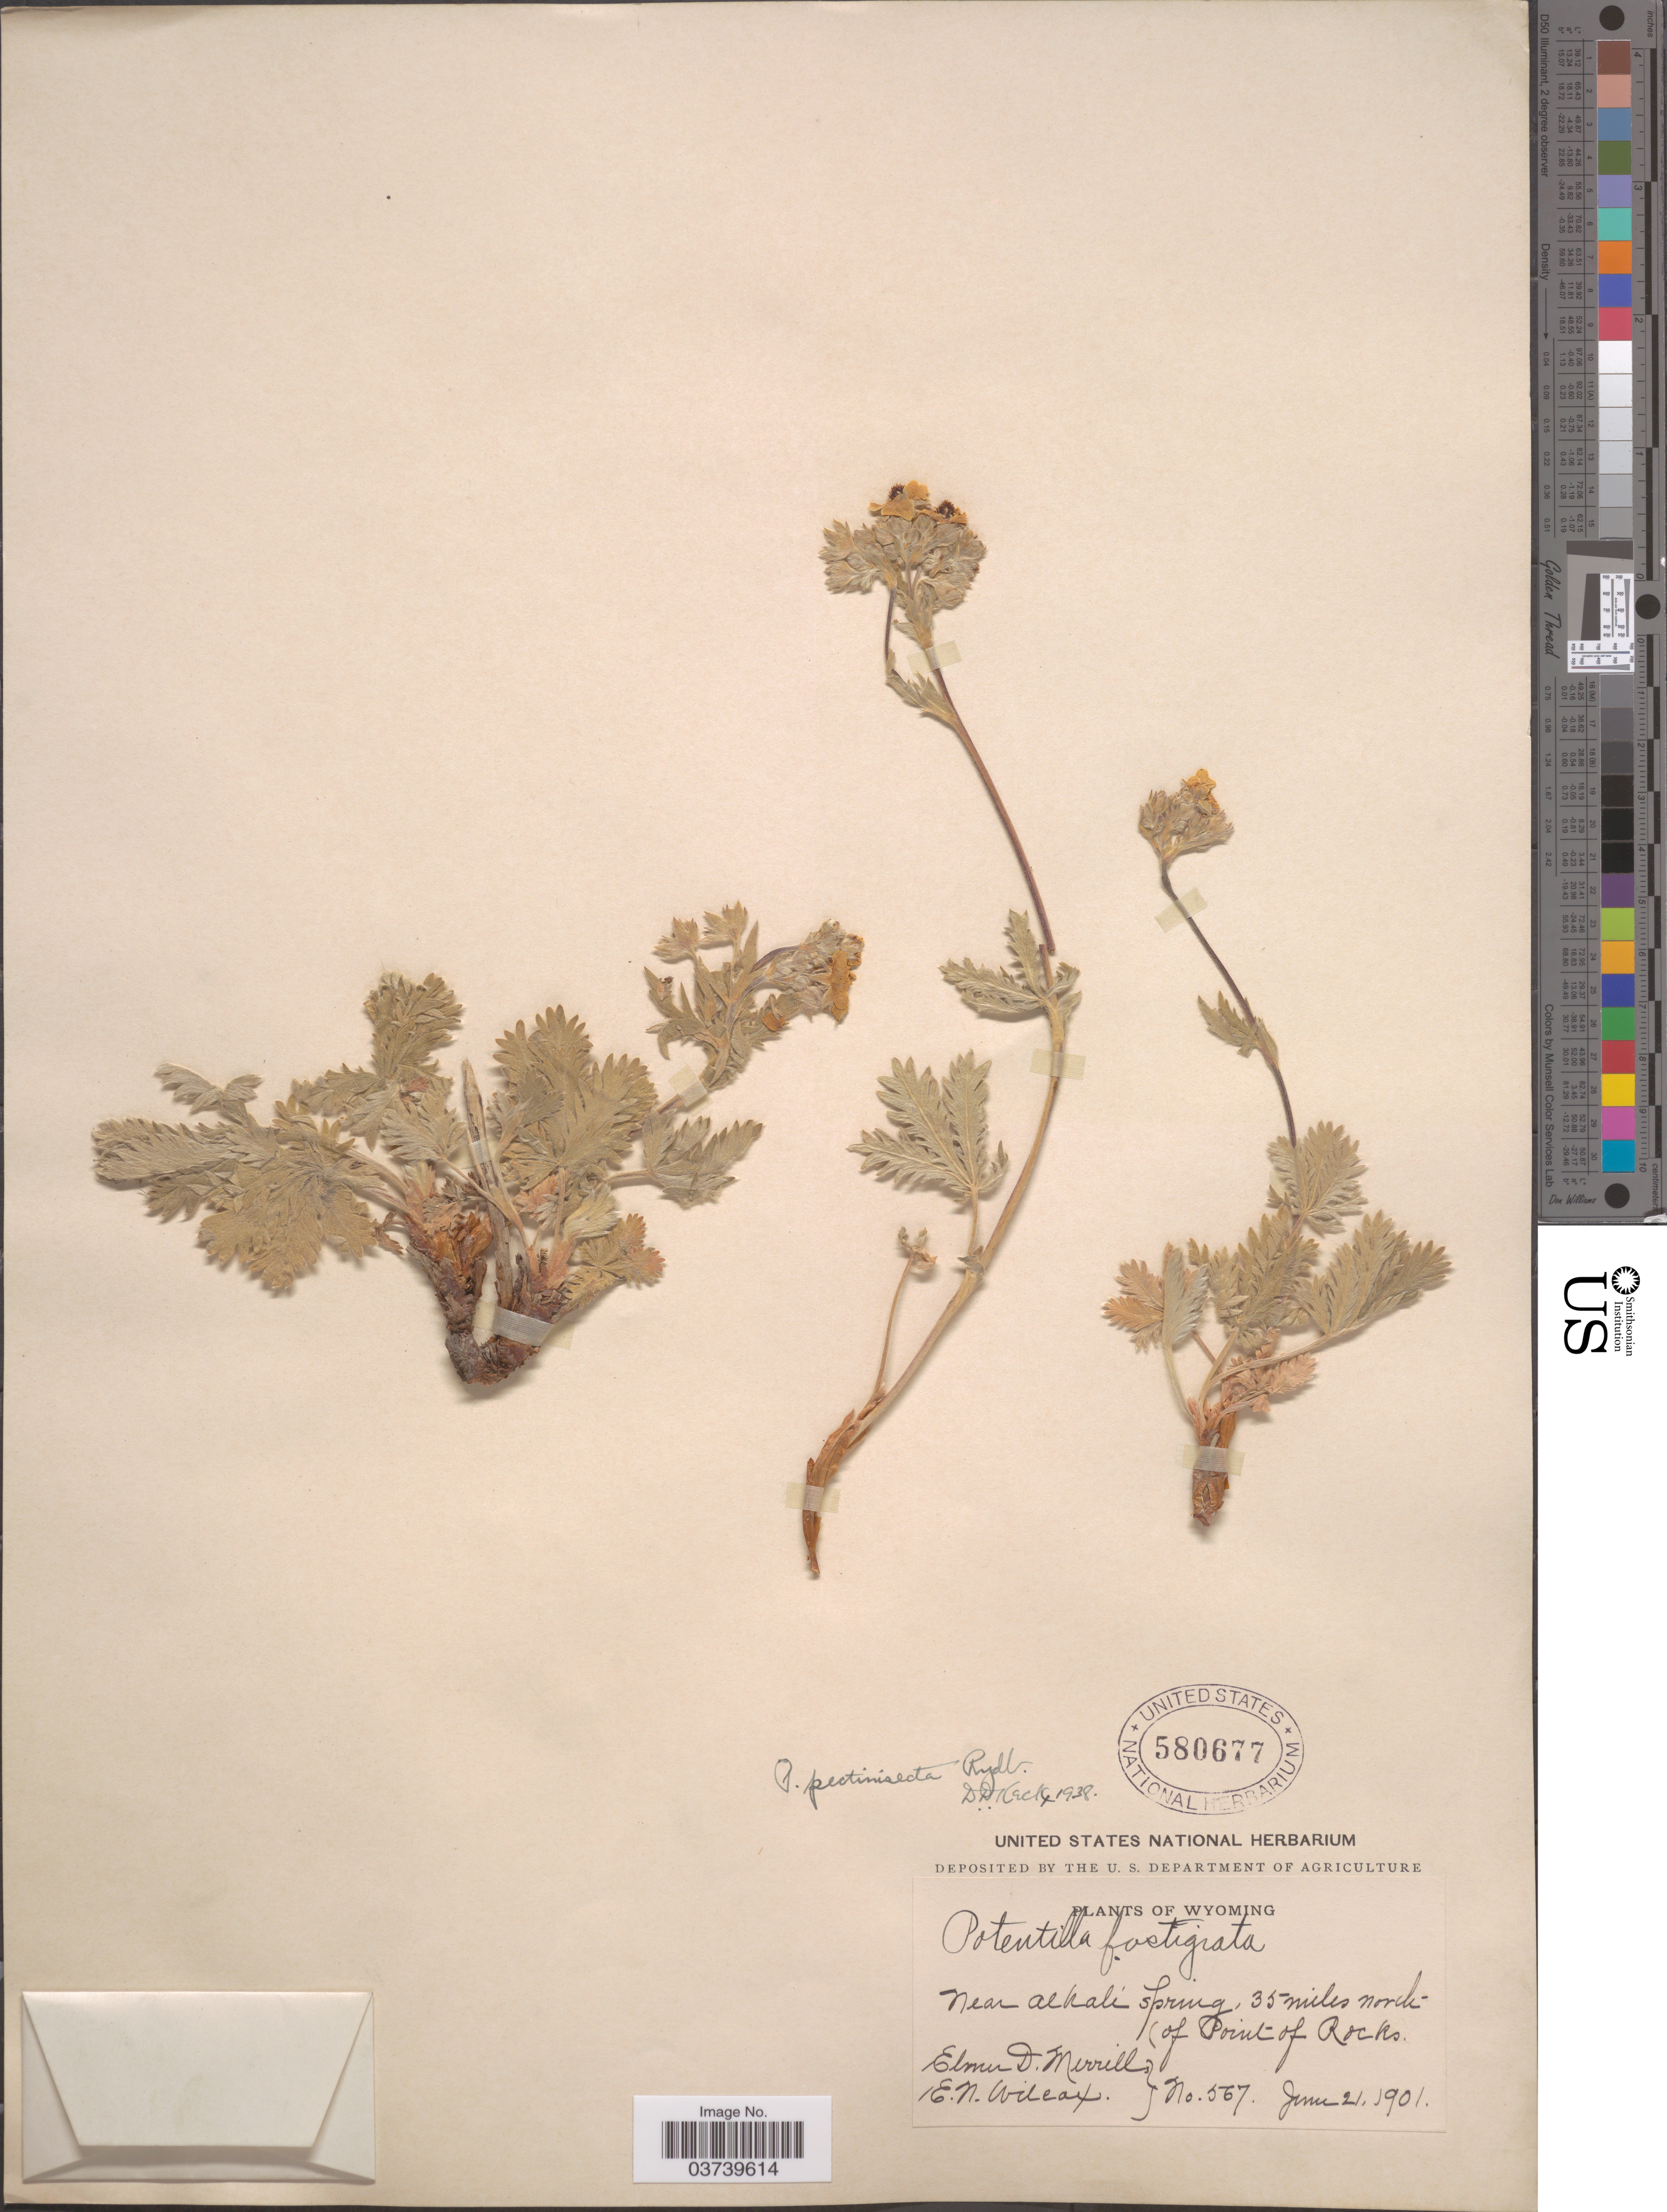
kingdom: Plantae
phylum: Tracheophyta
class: Magnoliopsida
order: Rosales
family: Rosaceae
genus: Potentilla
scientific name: Potentilla gracilis var. elmeri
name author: (Rydb.) Jeps.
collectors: E. D. Merrill & E. Wilcox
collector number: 567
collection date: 1901-06-21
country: United States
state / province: Wyoming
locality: Near alkali spring, 35 miles north of Point of Rocks.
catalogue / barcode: US 580677